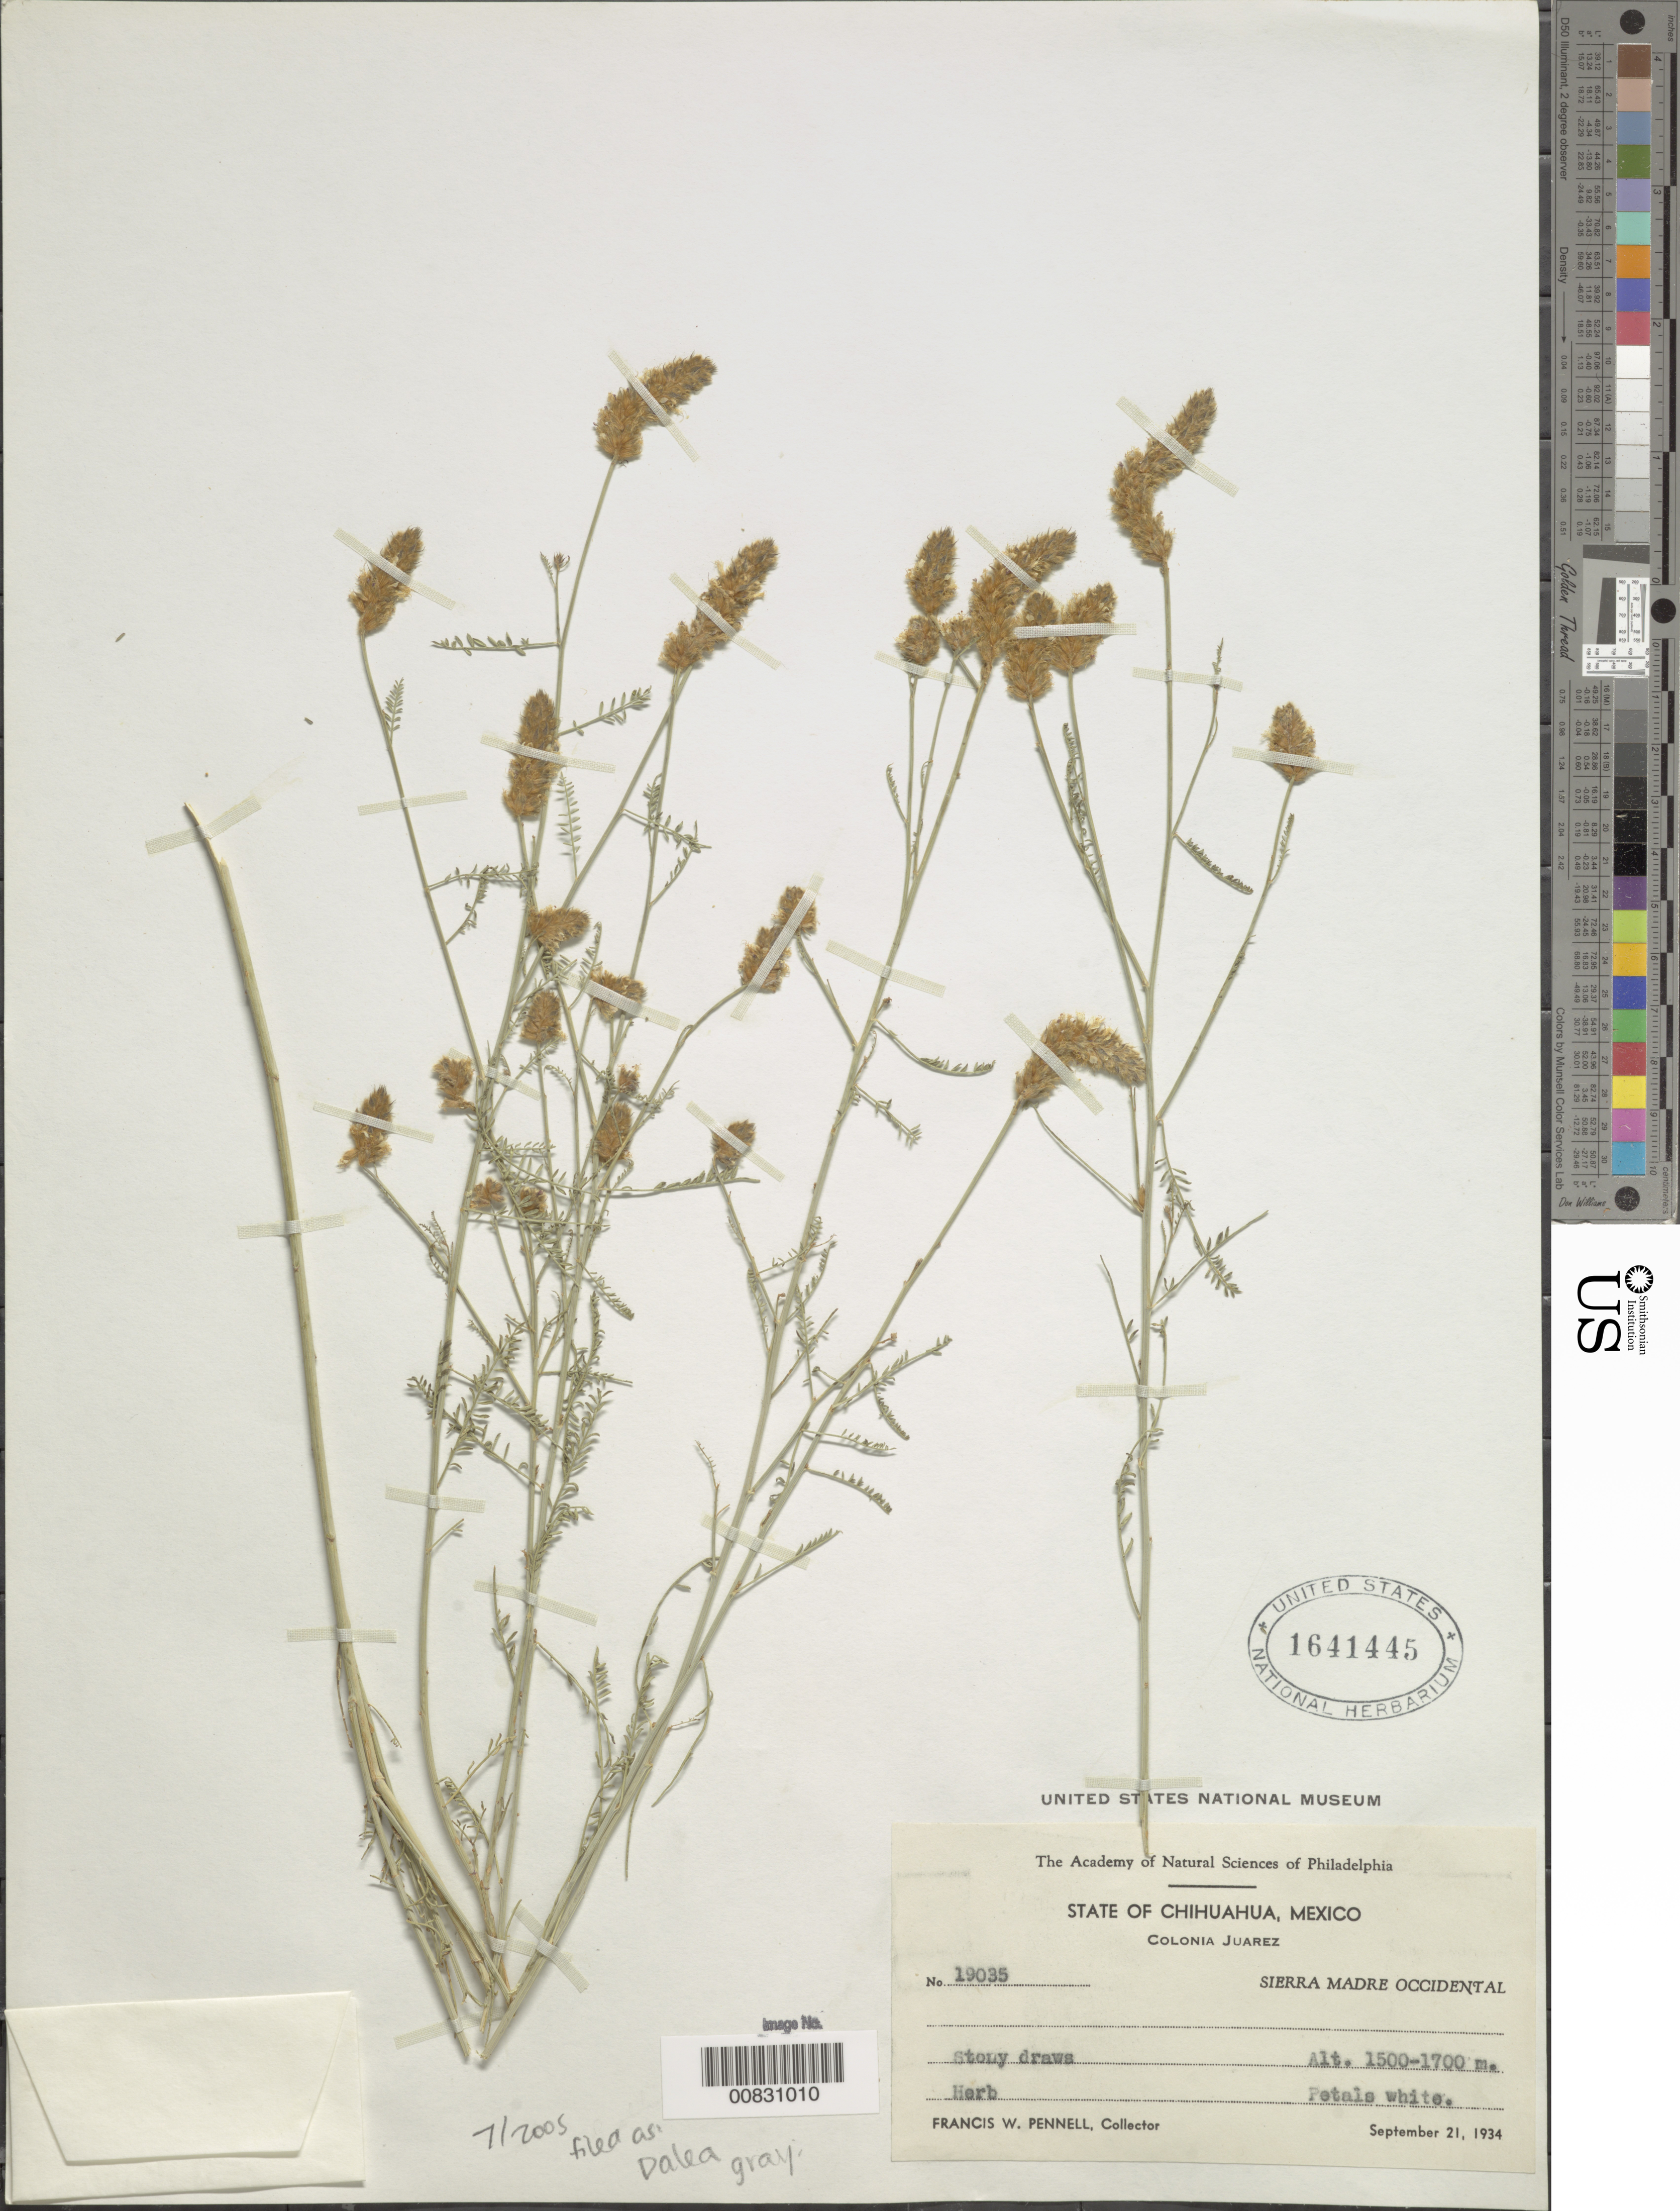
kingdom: Plantae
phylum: Tracheophyta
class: Magnoliopsida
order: Fabales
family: Fabaceae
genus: Dalea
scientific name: Dalea grayi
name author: (Vail) L.O. Williams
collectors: F. W. Pennell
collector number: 19035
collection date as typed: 21 Sep 1934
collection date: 1934-09-21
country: Mexico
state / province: Chihuahua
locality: Colonia Juárez. Sierra Madre Occidental, Chihuahua.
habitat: Stony draws.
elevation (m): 1700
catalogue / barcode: US 1641445